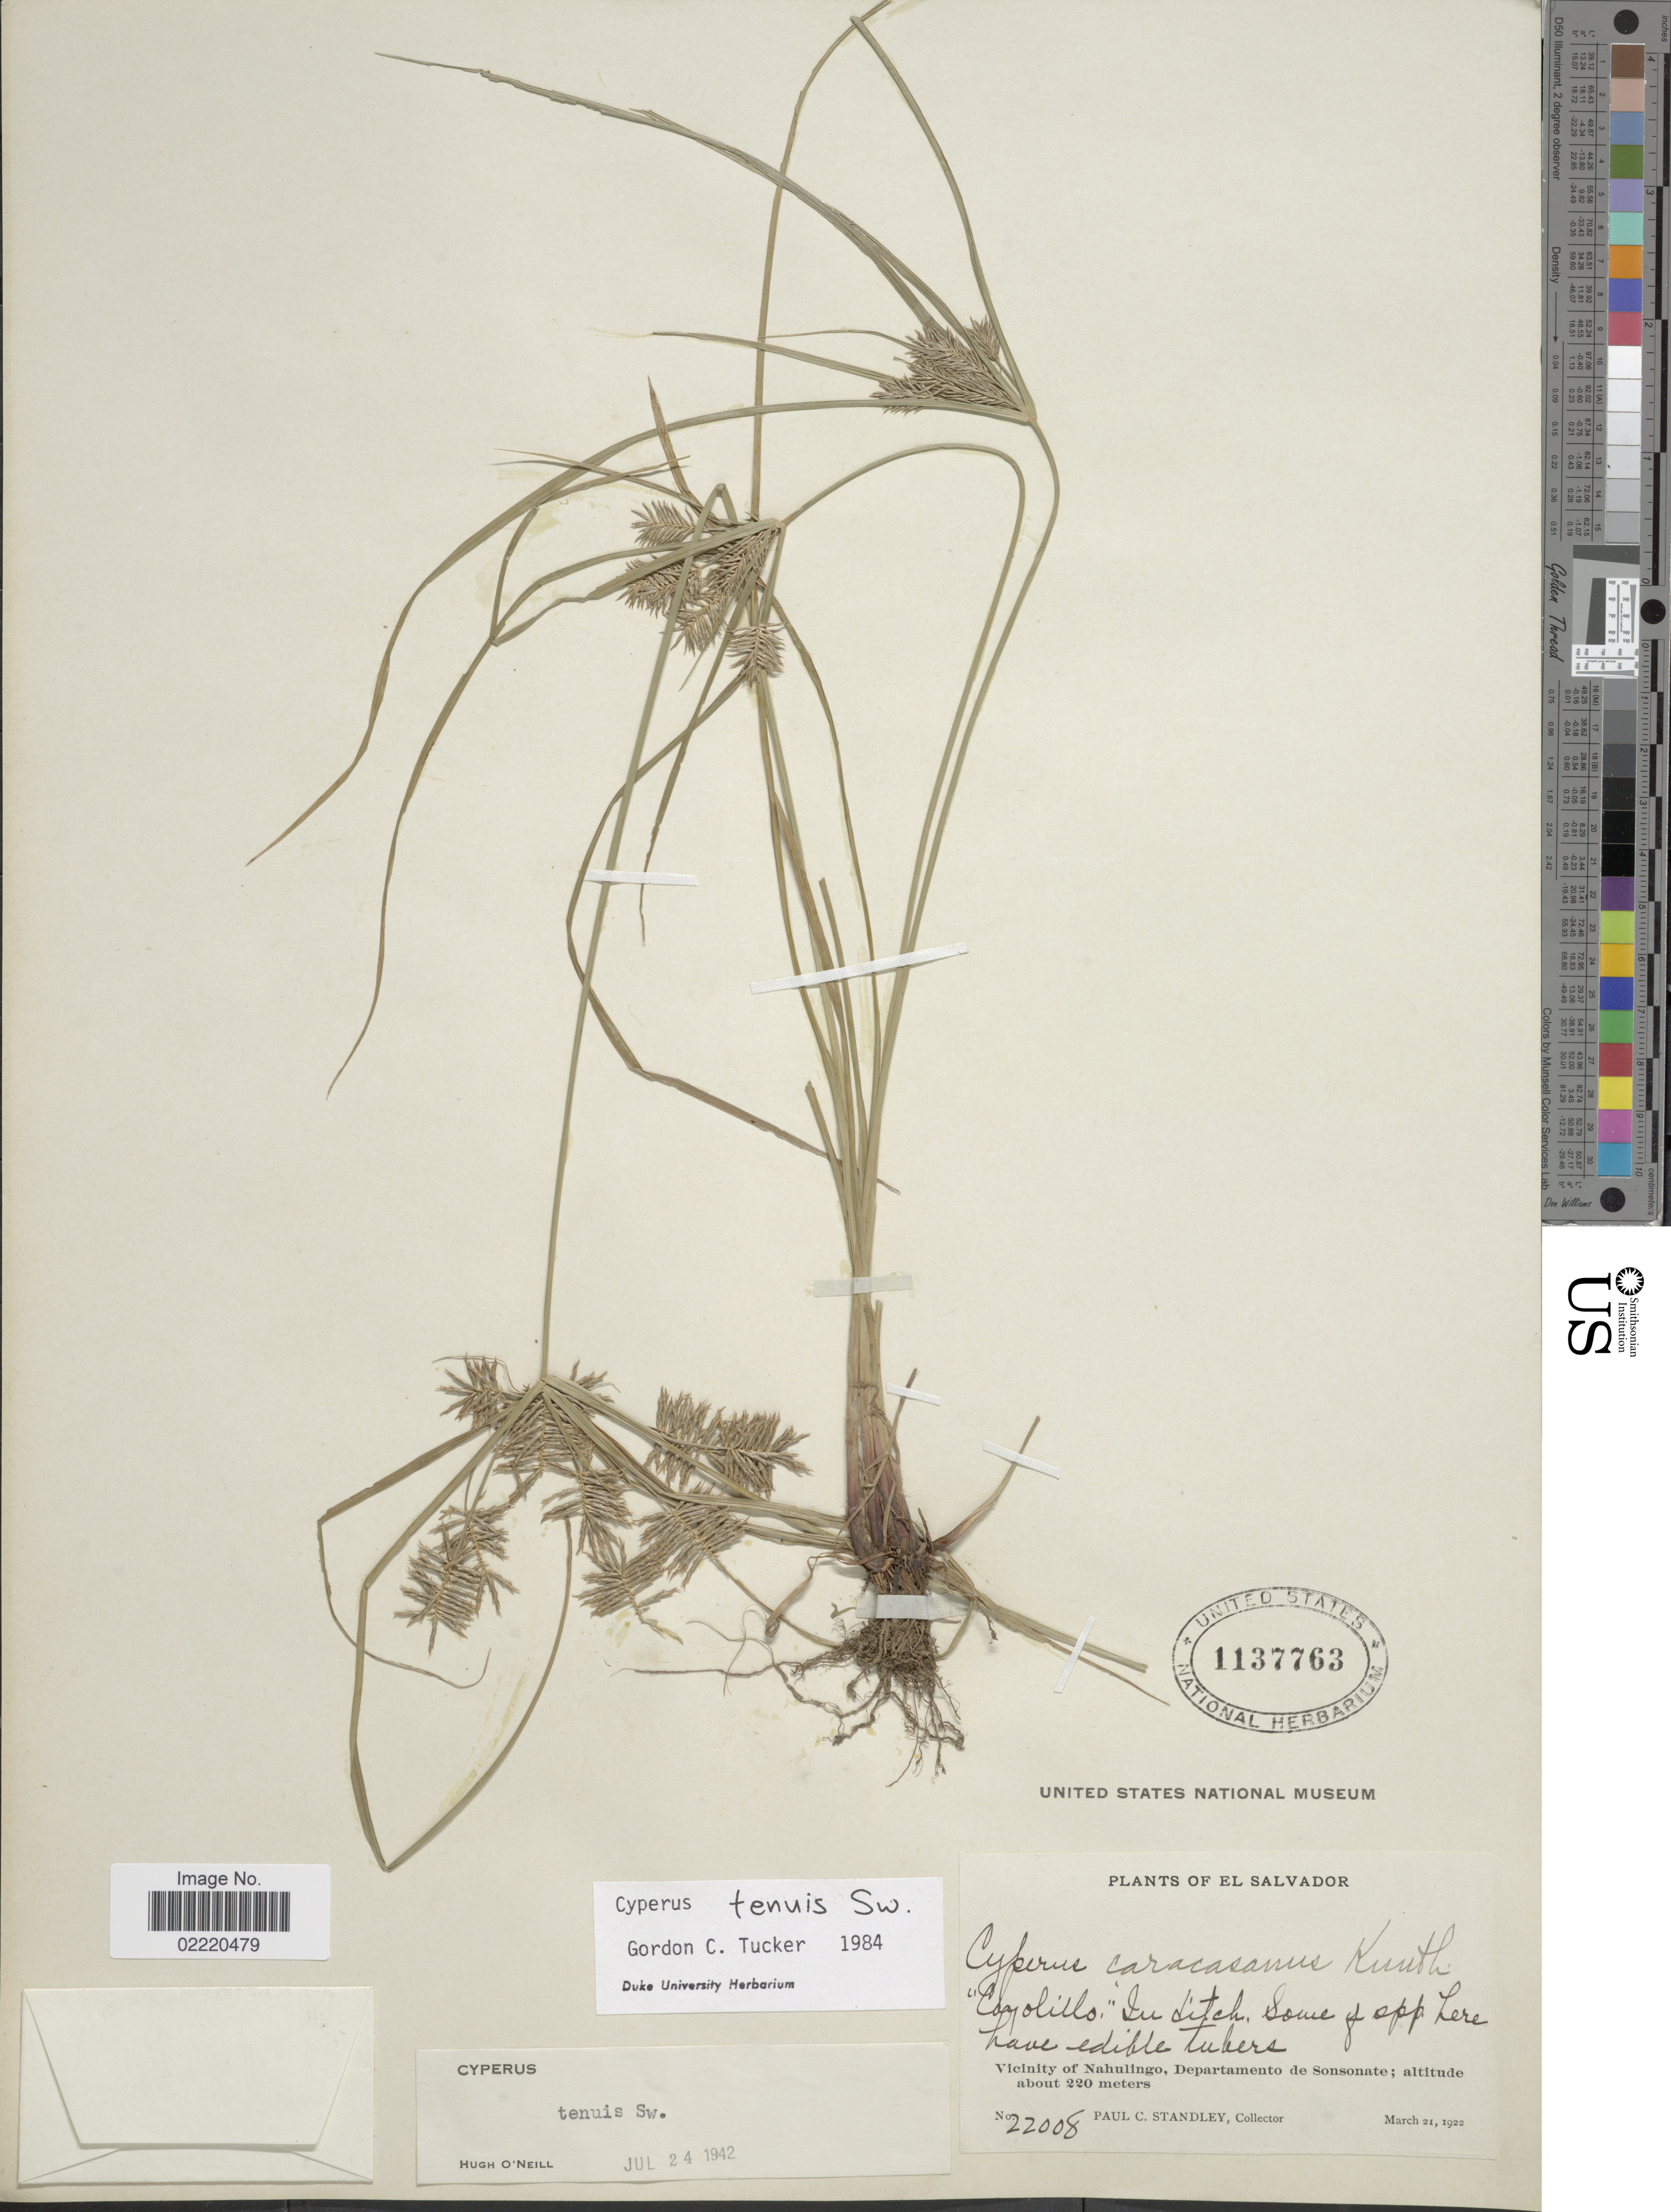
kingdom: Plantae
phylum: Tracheophyta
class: Liliopsida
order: Poales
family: Cyperaceae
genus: Cyperus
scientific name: Cyperus tenuis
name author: Sw.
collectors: P. C. Standley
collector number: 22008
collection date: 1922-03-21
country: El Salvador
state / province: Sonsonate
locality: Coyolillo.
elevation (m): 220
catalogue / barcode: US 1137763